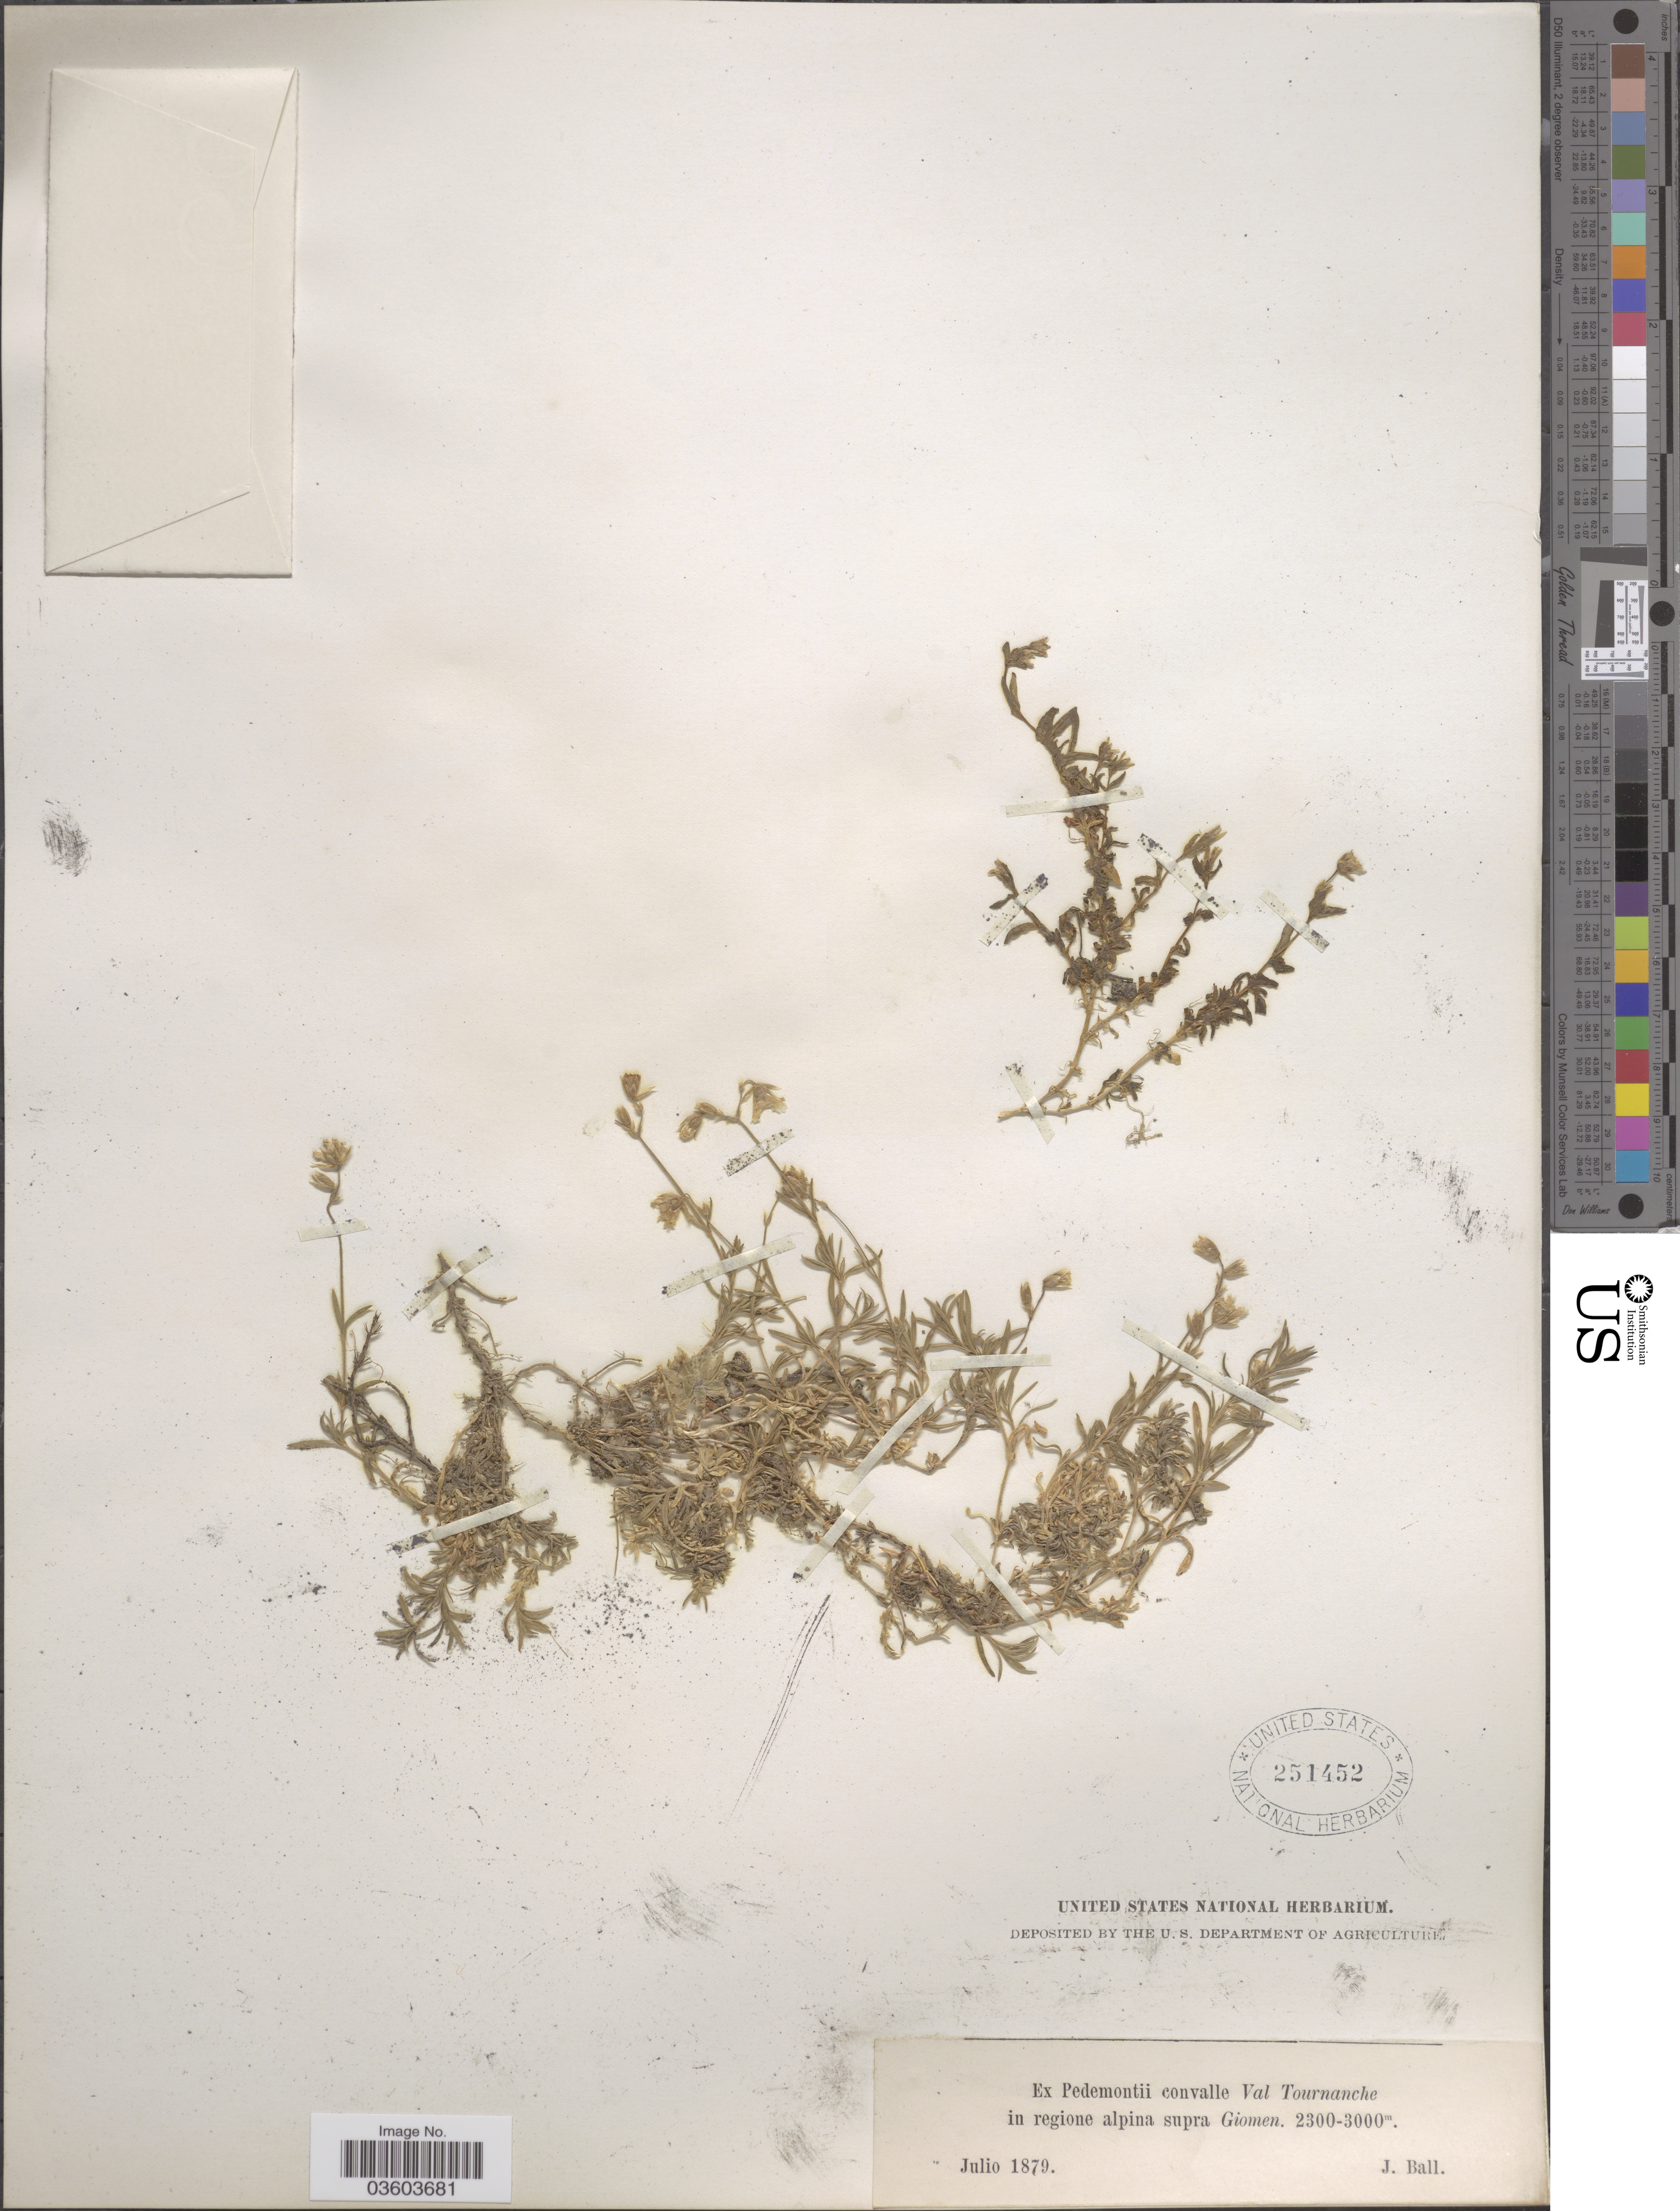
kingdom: Plantae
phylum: Tracheophyta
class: Magnoliopsida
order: Caryophyllales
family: Caryophyllaceae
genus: Cerastium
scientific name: Cerastium sp.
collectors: J. Ball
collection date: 1879-07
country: Italy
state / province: Piedmont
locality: Ex Pedemontii convalle Val Tournanche in regione alpina supra Giomen.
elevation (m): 2300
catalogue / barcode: US 251452